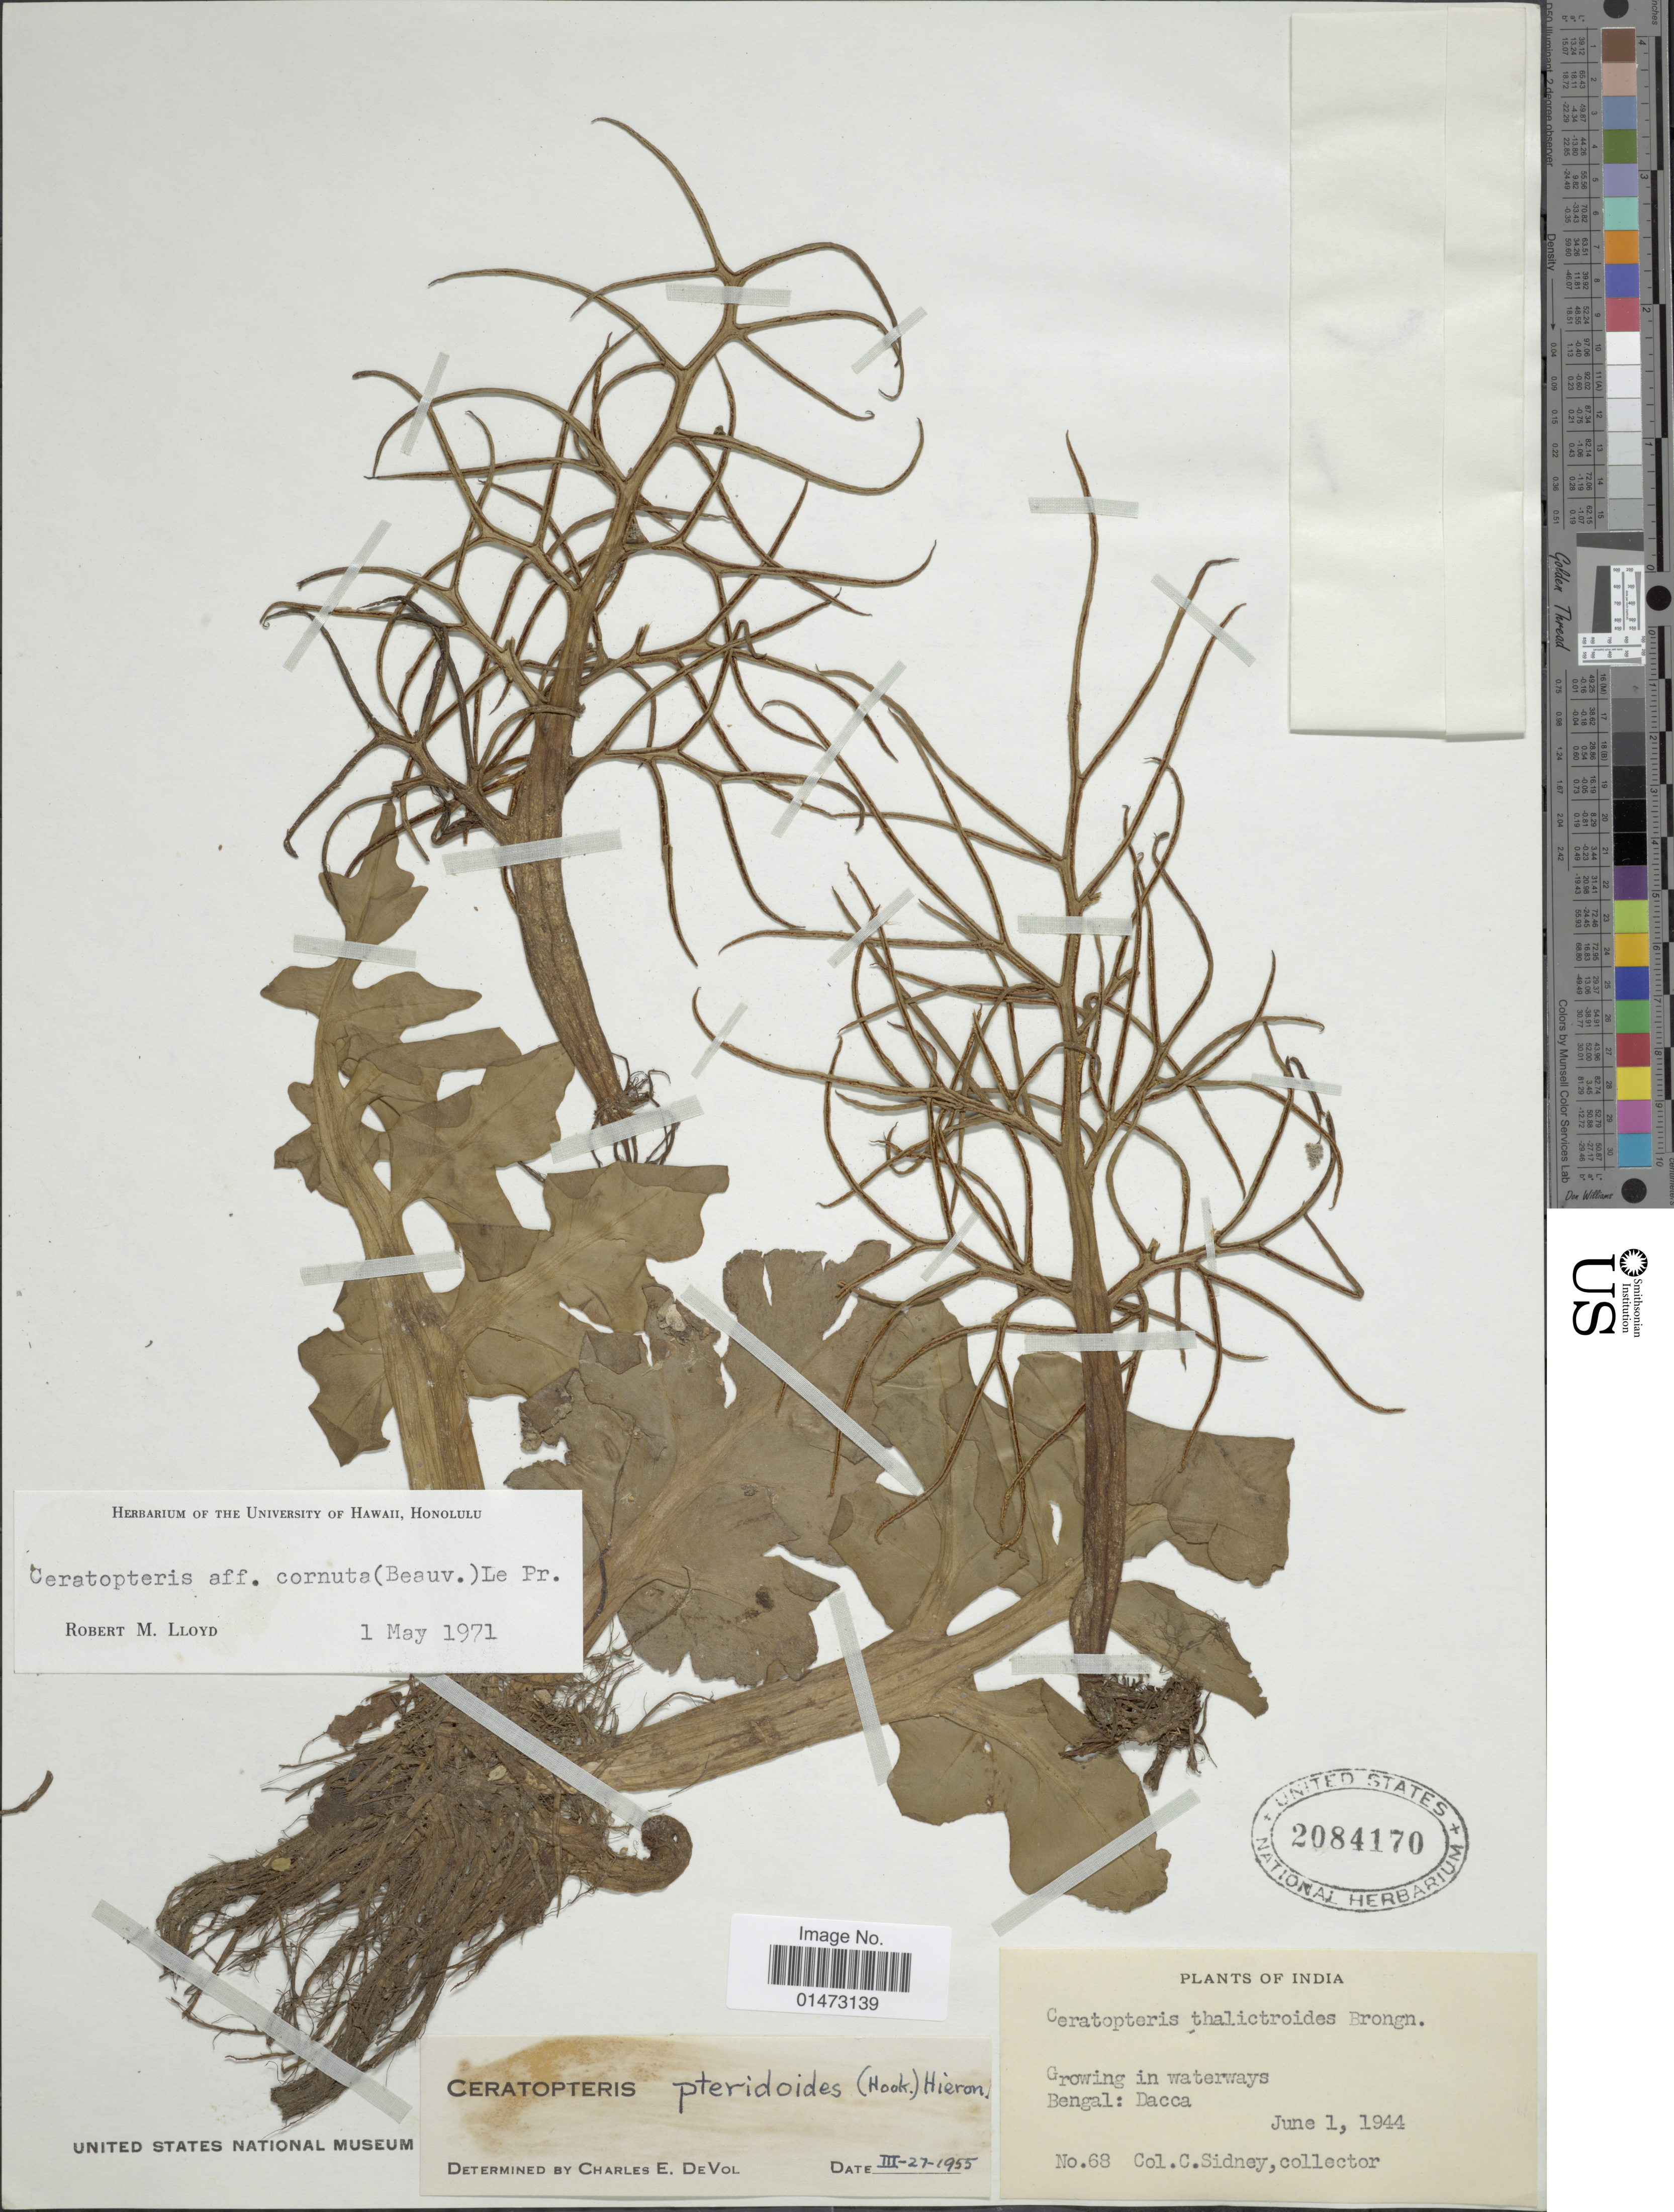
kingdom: Plantae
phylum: Tracheophyta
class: Polypodiopsida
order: Polypodiales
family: Pteridaceae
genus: Ceratopteris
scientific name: Ceratopteris cornuta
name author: (P. Beauv.) Le Prieur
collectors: C. Sidney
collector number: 68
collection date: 1944-06-01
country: India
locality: Growing in waterways, Bengal: Dacca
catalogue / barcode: US 2084170